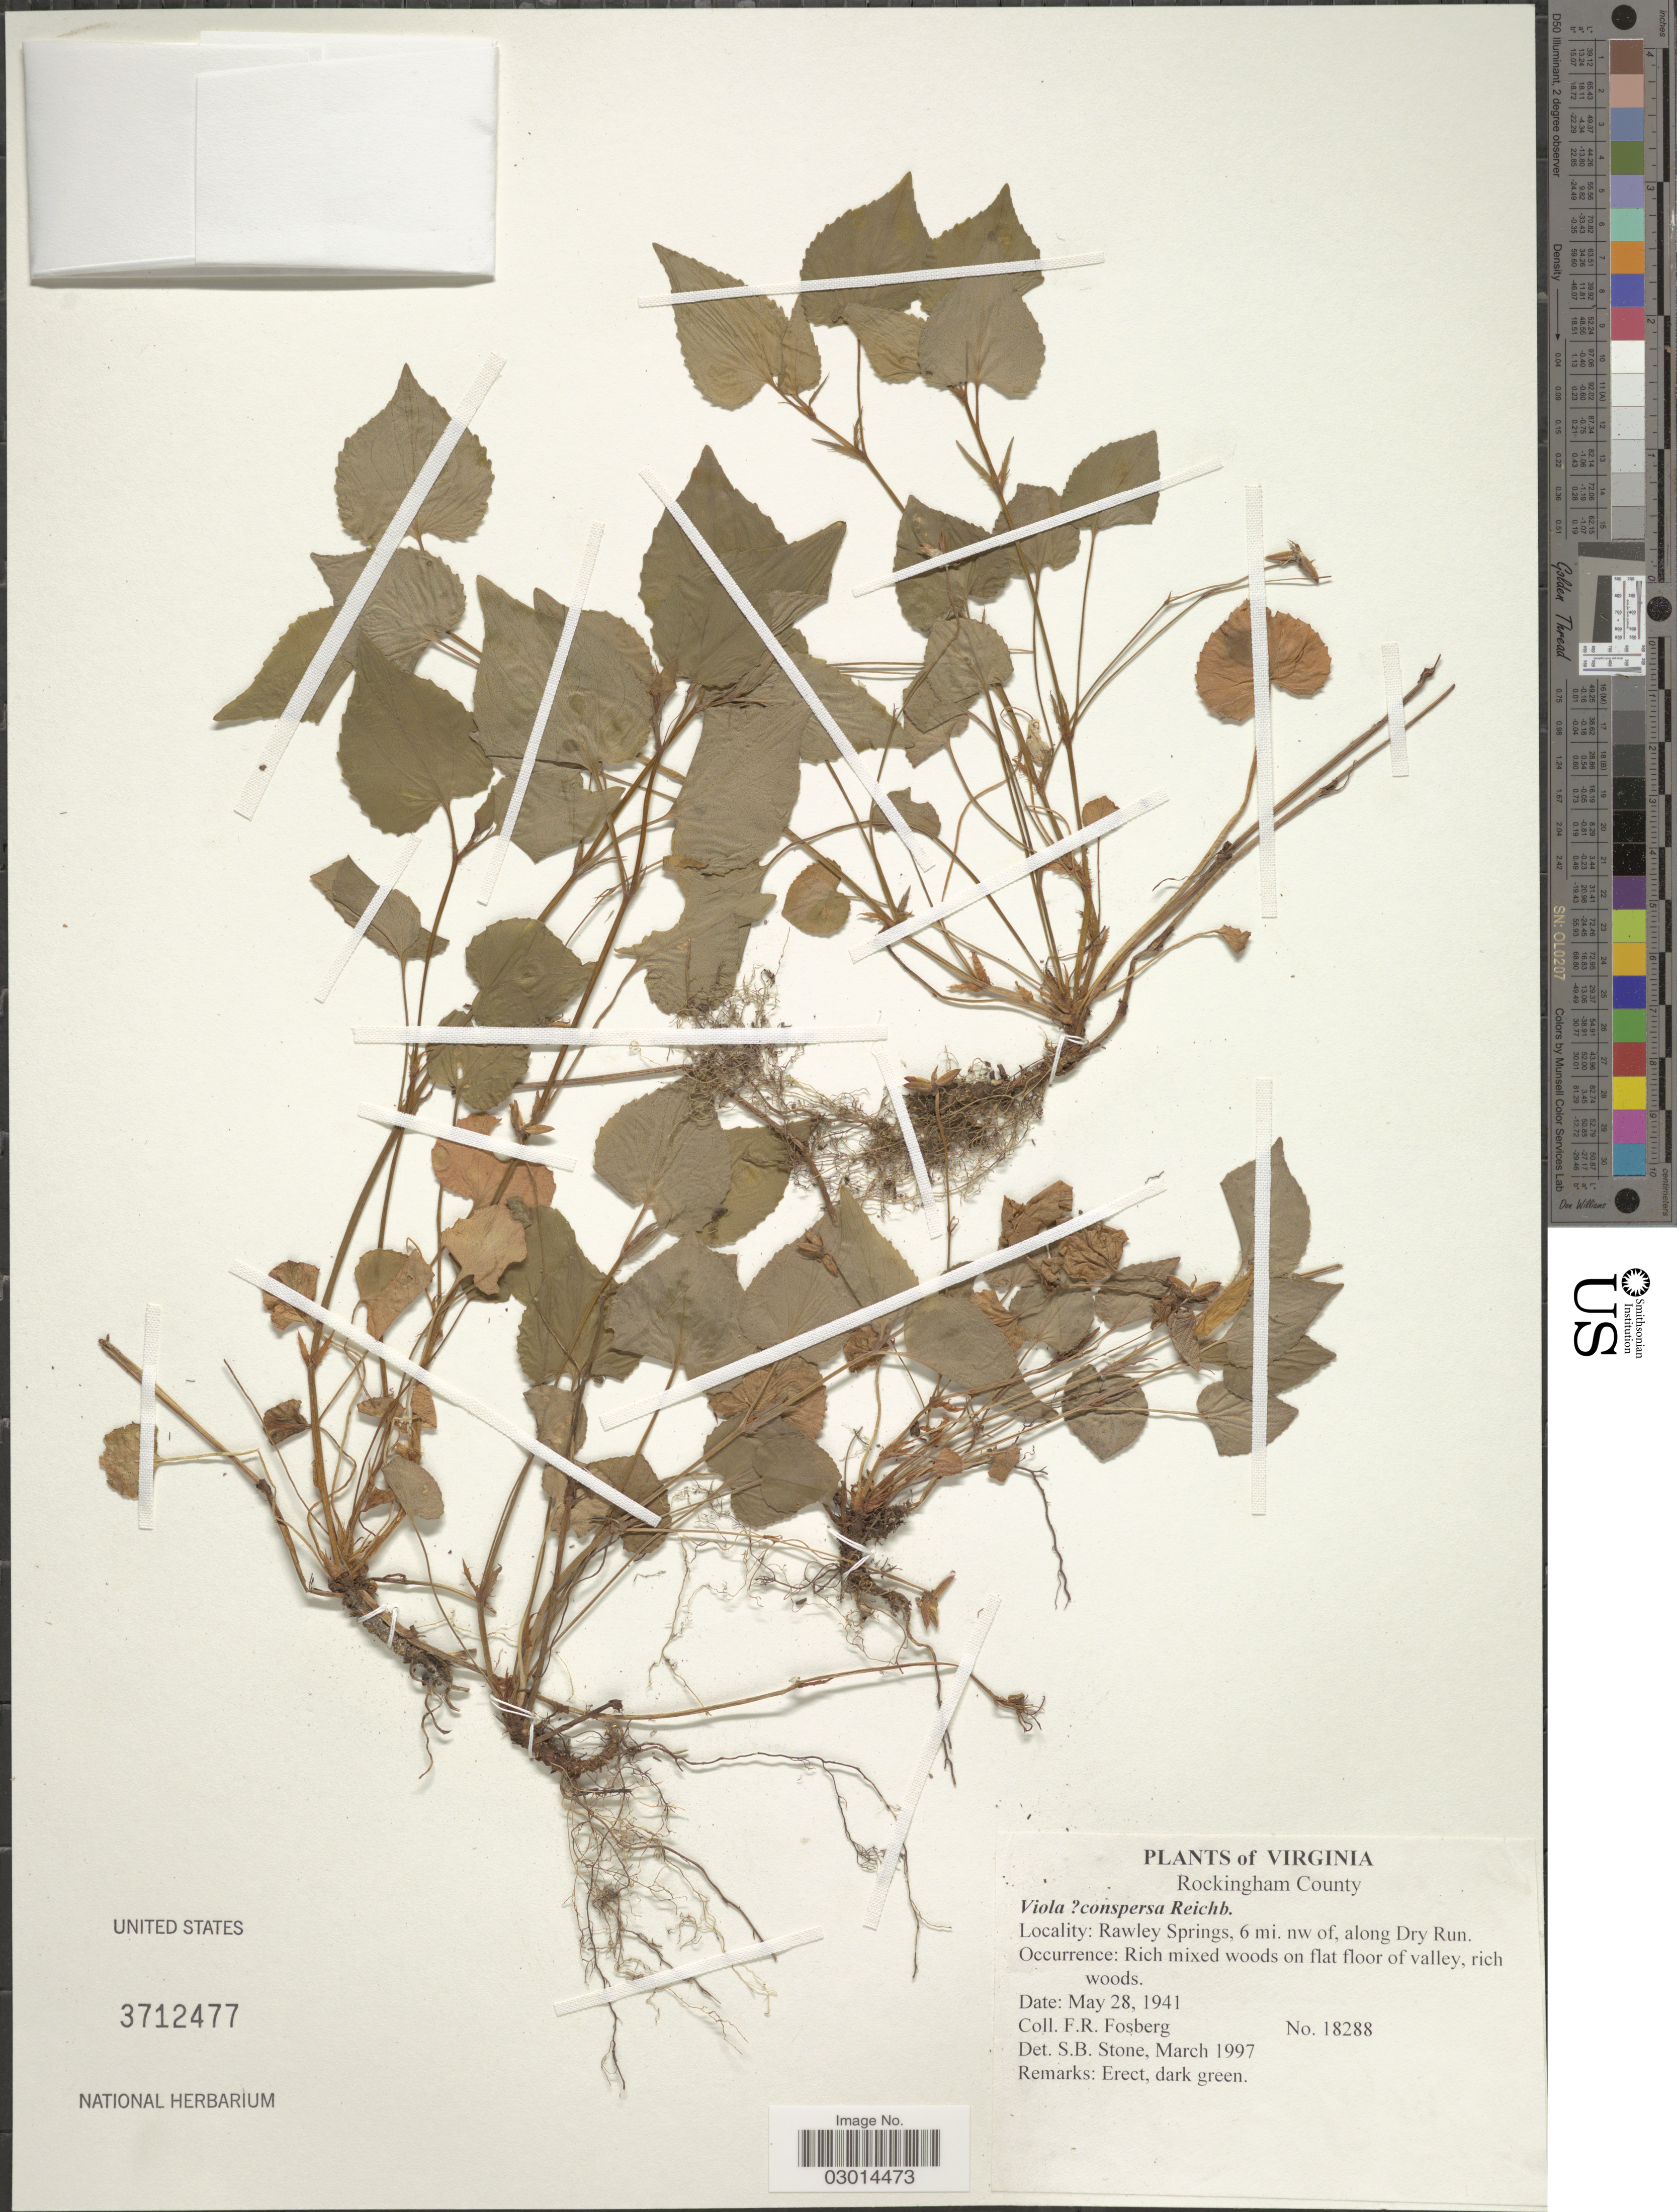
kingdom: Plantae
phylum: Tracheophyta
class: Magnoliopsida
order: Malpighiales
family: Violaceae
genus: Viola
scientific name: Viola conspersa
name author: Rchb.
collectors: F. R. Fosberg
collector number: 18288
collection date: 1941-05-28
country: United States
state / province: Virginia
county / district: Rockingham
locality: Rockingham County, Rawley Springs, 6 mi. nw of, along Dry Run.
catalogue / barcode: US 3712477